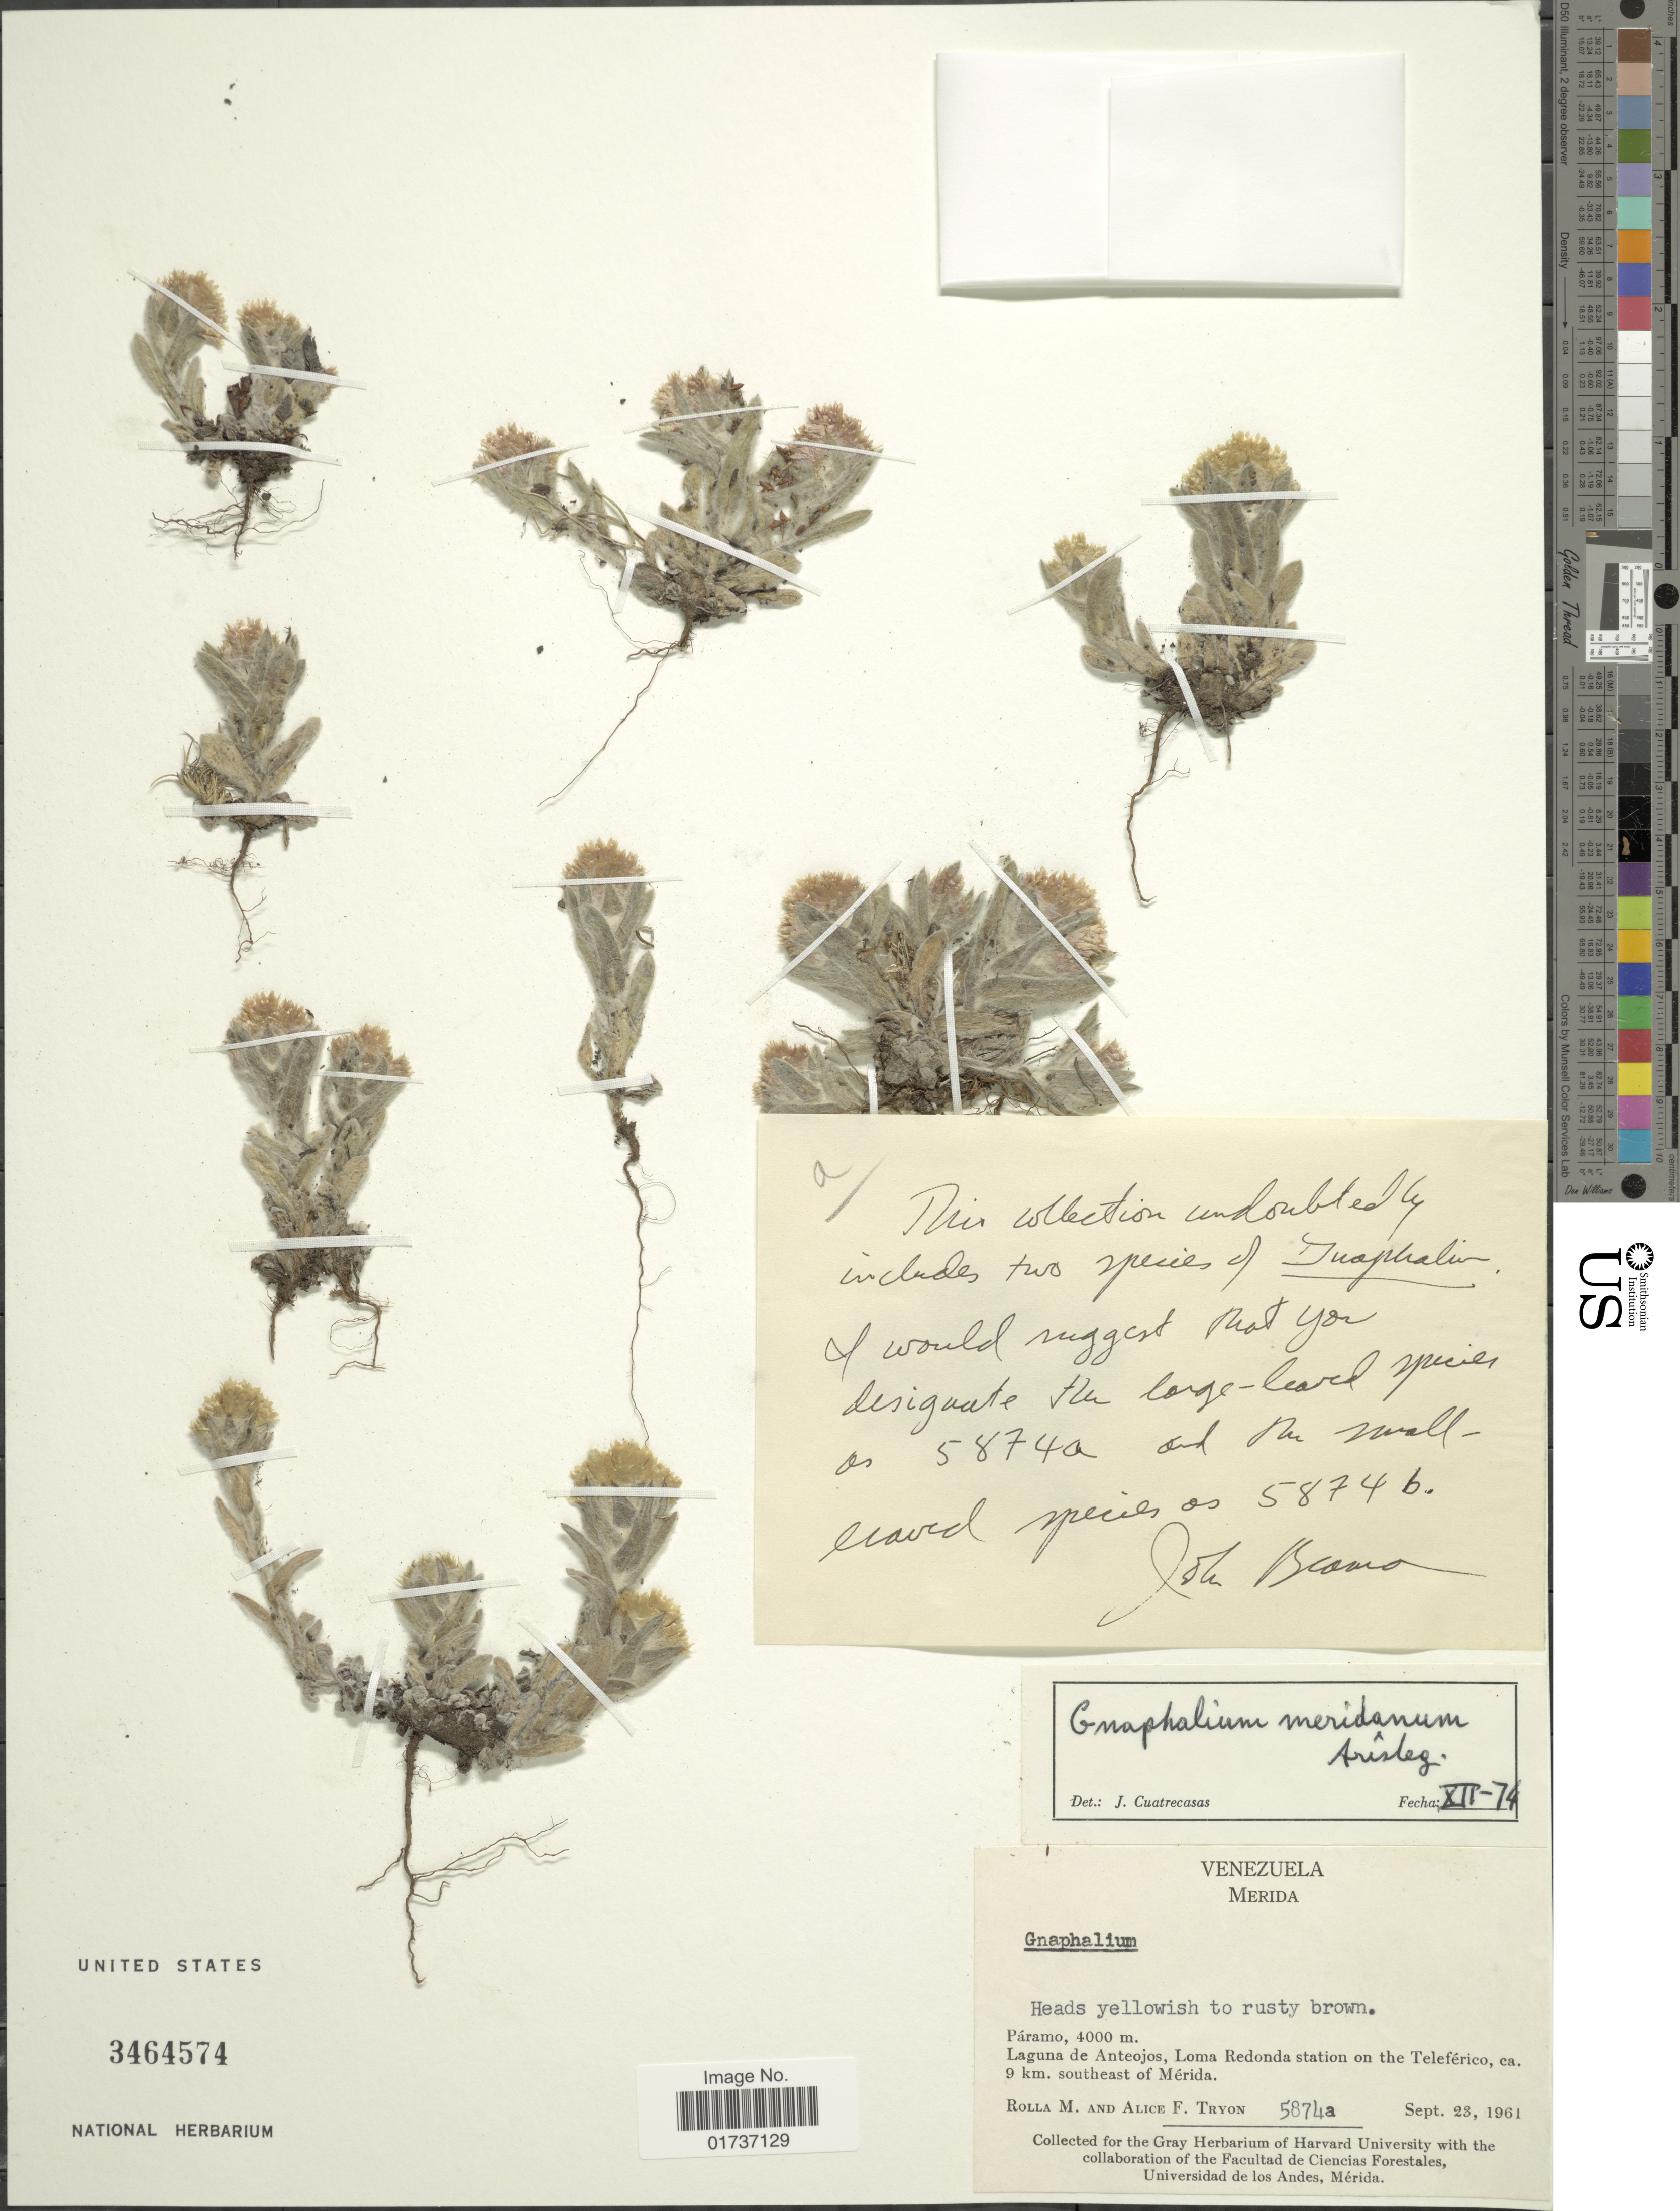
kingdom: Plantae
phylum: Tracheophyta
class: Magnoliopsida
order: Asterales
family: Asteraceae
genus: Gnaphalium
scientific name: Gnaphalium meridanum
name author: Aristeg.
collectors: R. M. Tryon & A. F. Tryon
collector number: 5874a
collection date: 1961-09-23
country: Venezuela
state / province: Mérida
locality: Páramo, Laguba de Anteojos, Loma Redoda station on the Teleférica, ca 9 km southeast of Mérida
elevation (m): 4000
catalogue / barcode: US 3464574